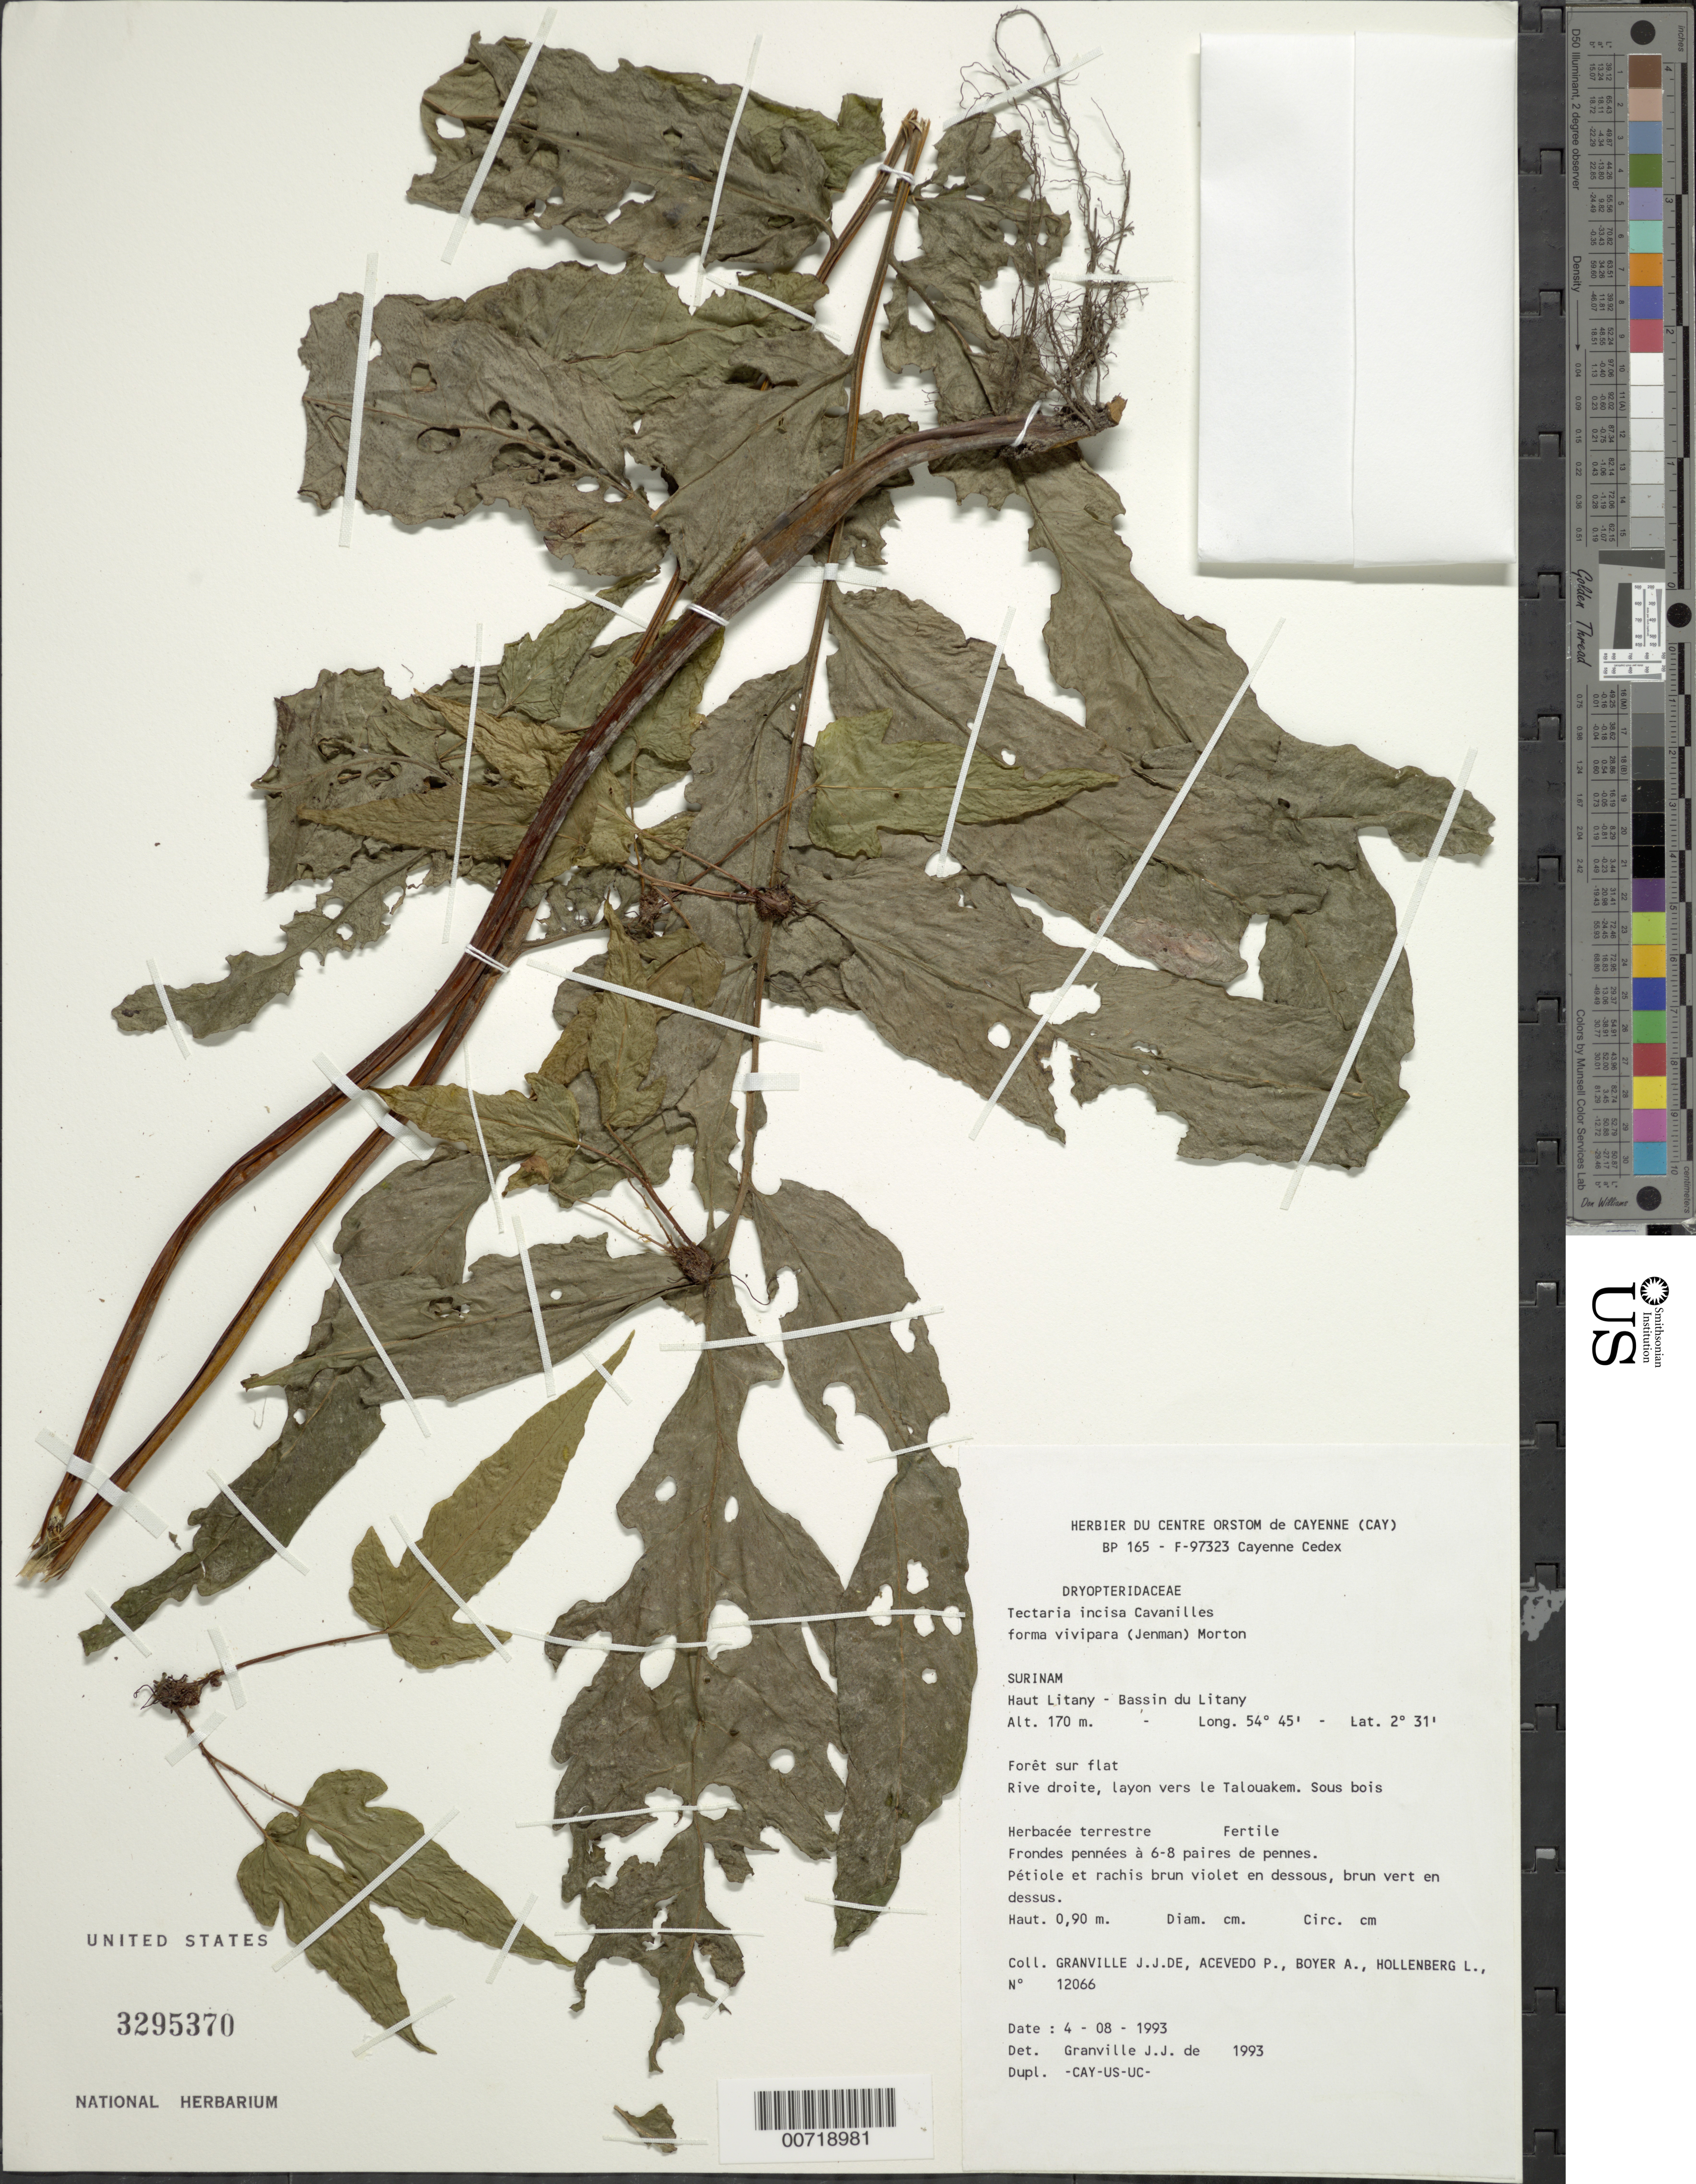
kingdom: Plantae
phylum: Tracheophyta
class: Polypodiopsida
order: Polypodiales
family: Tectariaceae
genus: Tectaria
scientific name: Tectaria vivipara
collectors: J.-J. de Granville, P. Acevedo-Rodr., A. Boyer & L. Hollenberg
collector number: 12066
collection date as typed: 4-Aug-93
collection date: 1993-08-04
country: Suriname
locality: Haut Litany, Bassin du Litany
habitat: Forest on flatland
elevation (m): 170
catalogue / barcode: US 3295370